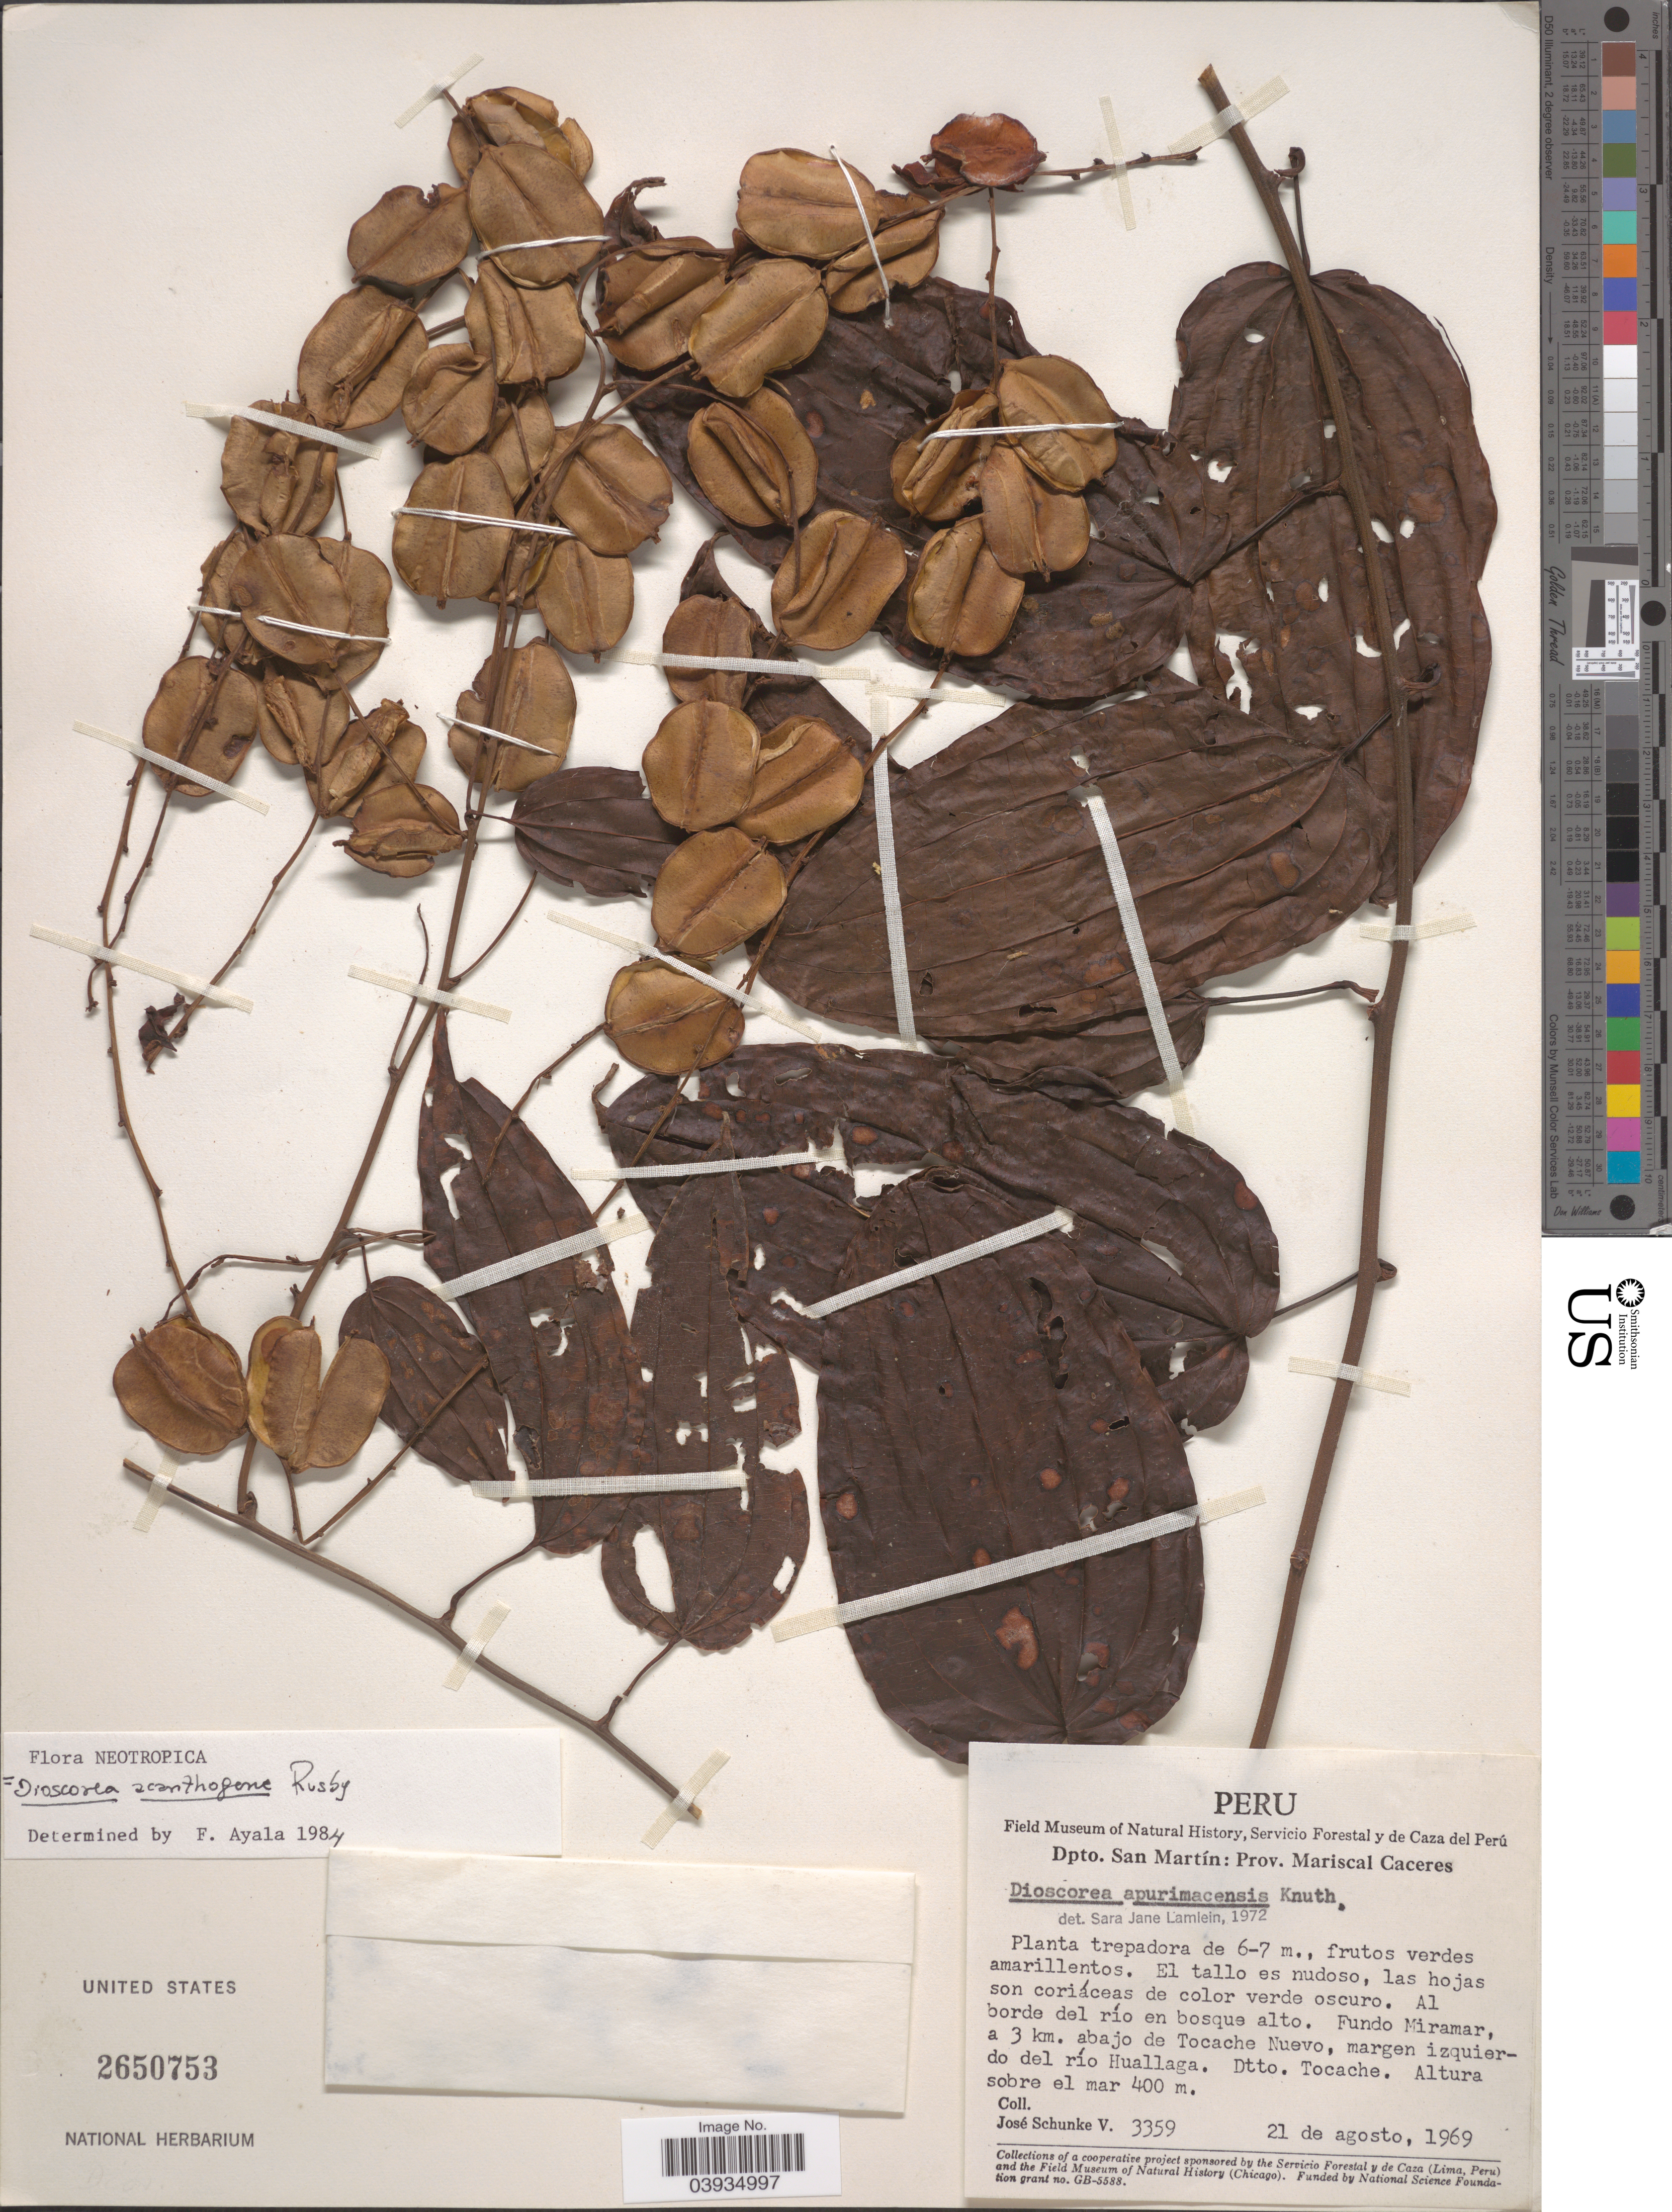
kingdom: Plantae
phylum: Tracheophyta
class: Liliopsida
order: Dioscoreales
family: Dioscoreaceae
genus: Dioscorea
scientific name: Dioscorea acanthogene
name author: Rusby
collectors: J. Schunke Vigo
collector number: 3359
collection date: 1969-08-21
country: Peru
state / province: San Martín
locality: Dpto. San Martín: Prov. Mariscal Caceres. Fundo Miramar, a 3 km. abajo de Tocache Nuevo, margen izquierdo del río Huallaga. Dtto. Tocache.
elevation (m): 400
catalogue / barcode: US 2650753